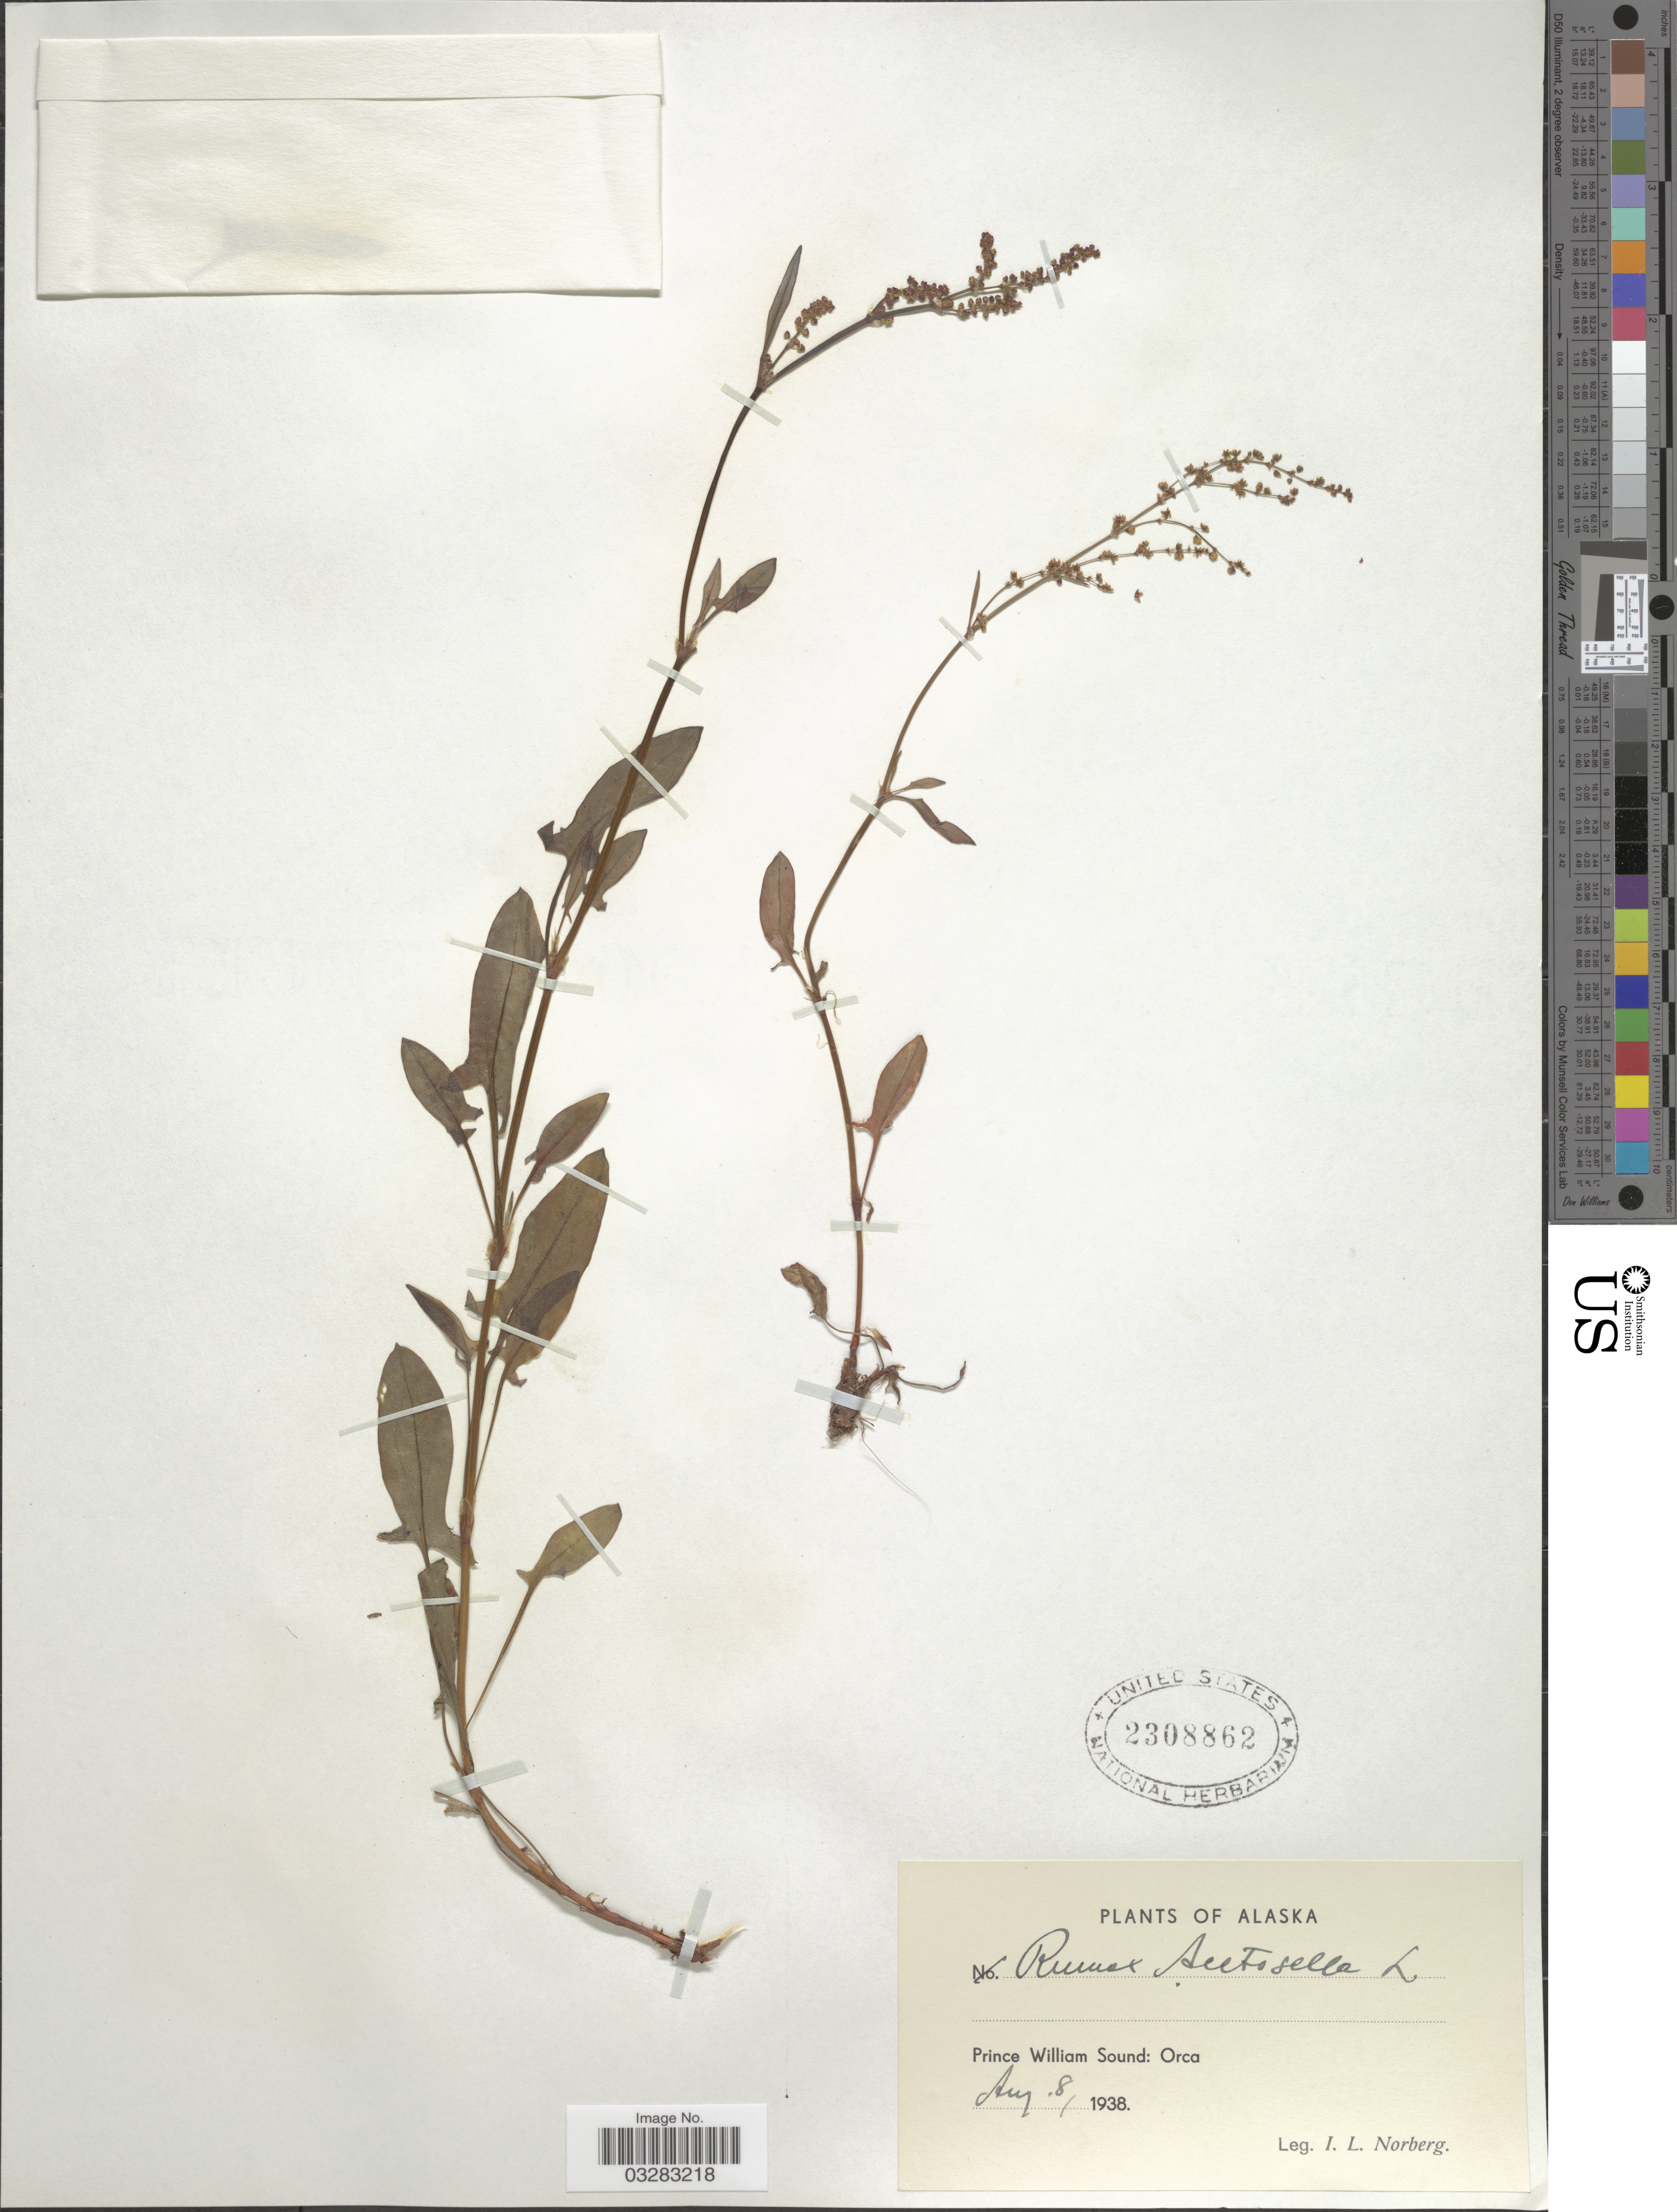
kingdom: Plantae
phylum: Tracheophyta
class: Magnoliopsida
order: Caryophyllales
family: Polygonaceae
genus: Rumex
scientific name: Rumex acetosella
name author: L.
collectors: I. Norberg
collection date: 1938-08-08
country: United States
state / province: Alaska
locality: Prince William Sound: Orca.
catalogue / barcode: US 2308862